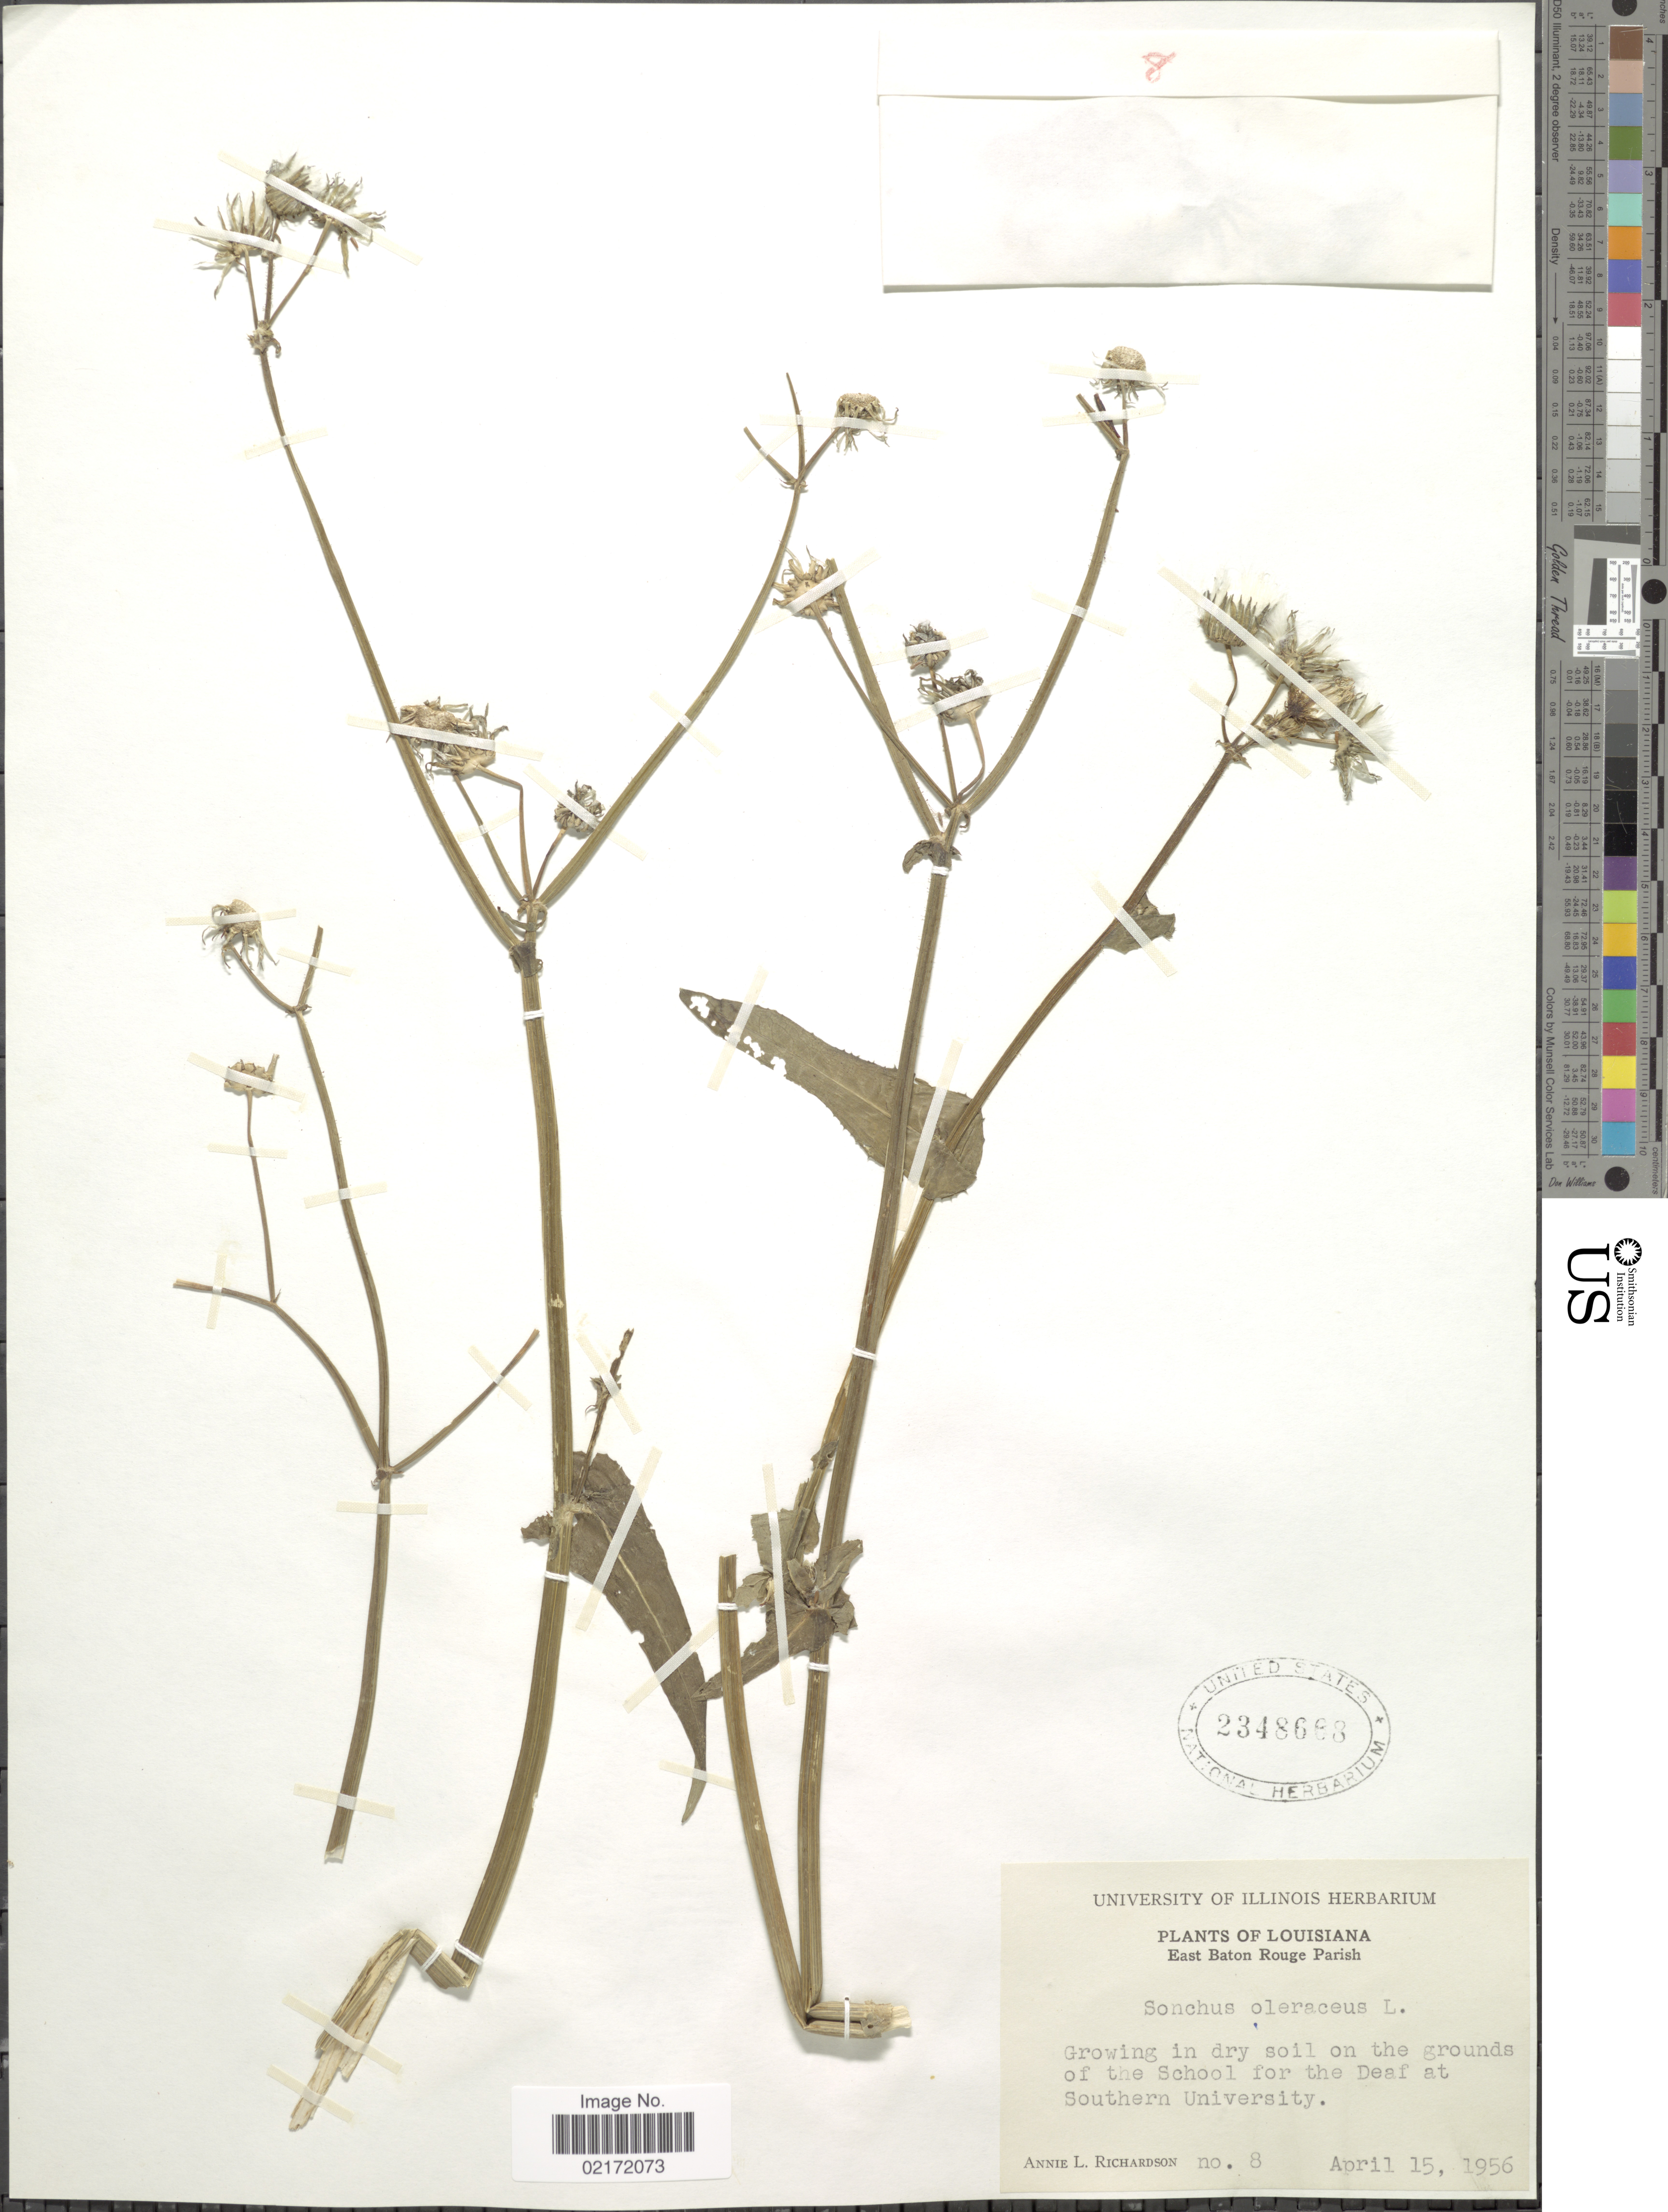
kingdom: Plantae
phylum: Tracheophyta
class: Magnoliopsida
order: Asterales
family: Asteraceae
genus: Sonchus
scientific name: Sonchus oleraceus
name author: L.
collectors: A. L. Richardson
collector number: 8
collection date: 1956-04-15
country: United States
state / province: Louisiana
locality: East Baton Rouge Parish. Growing in dry soil on the grounds of the School for the Deaf at Southern University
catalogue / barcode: US 2348668